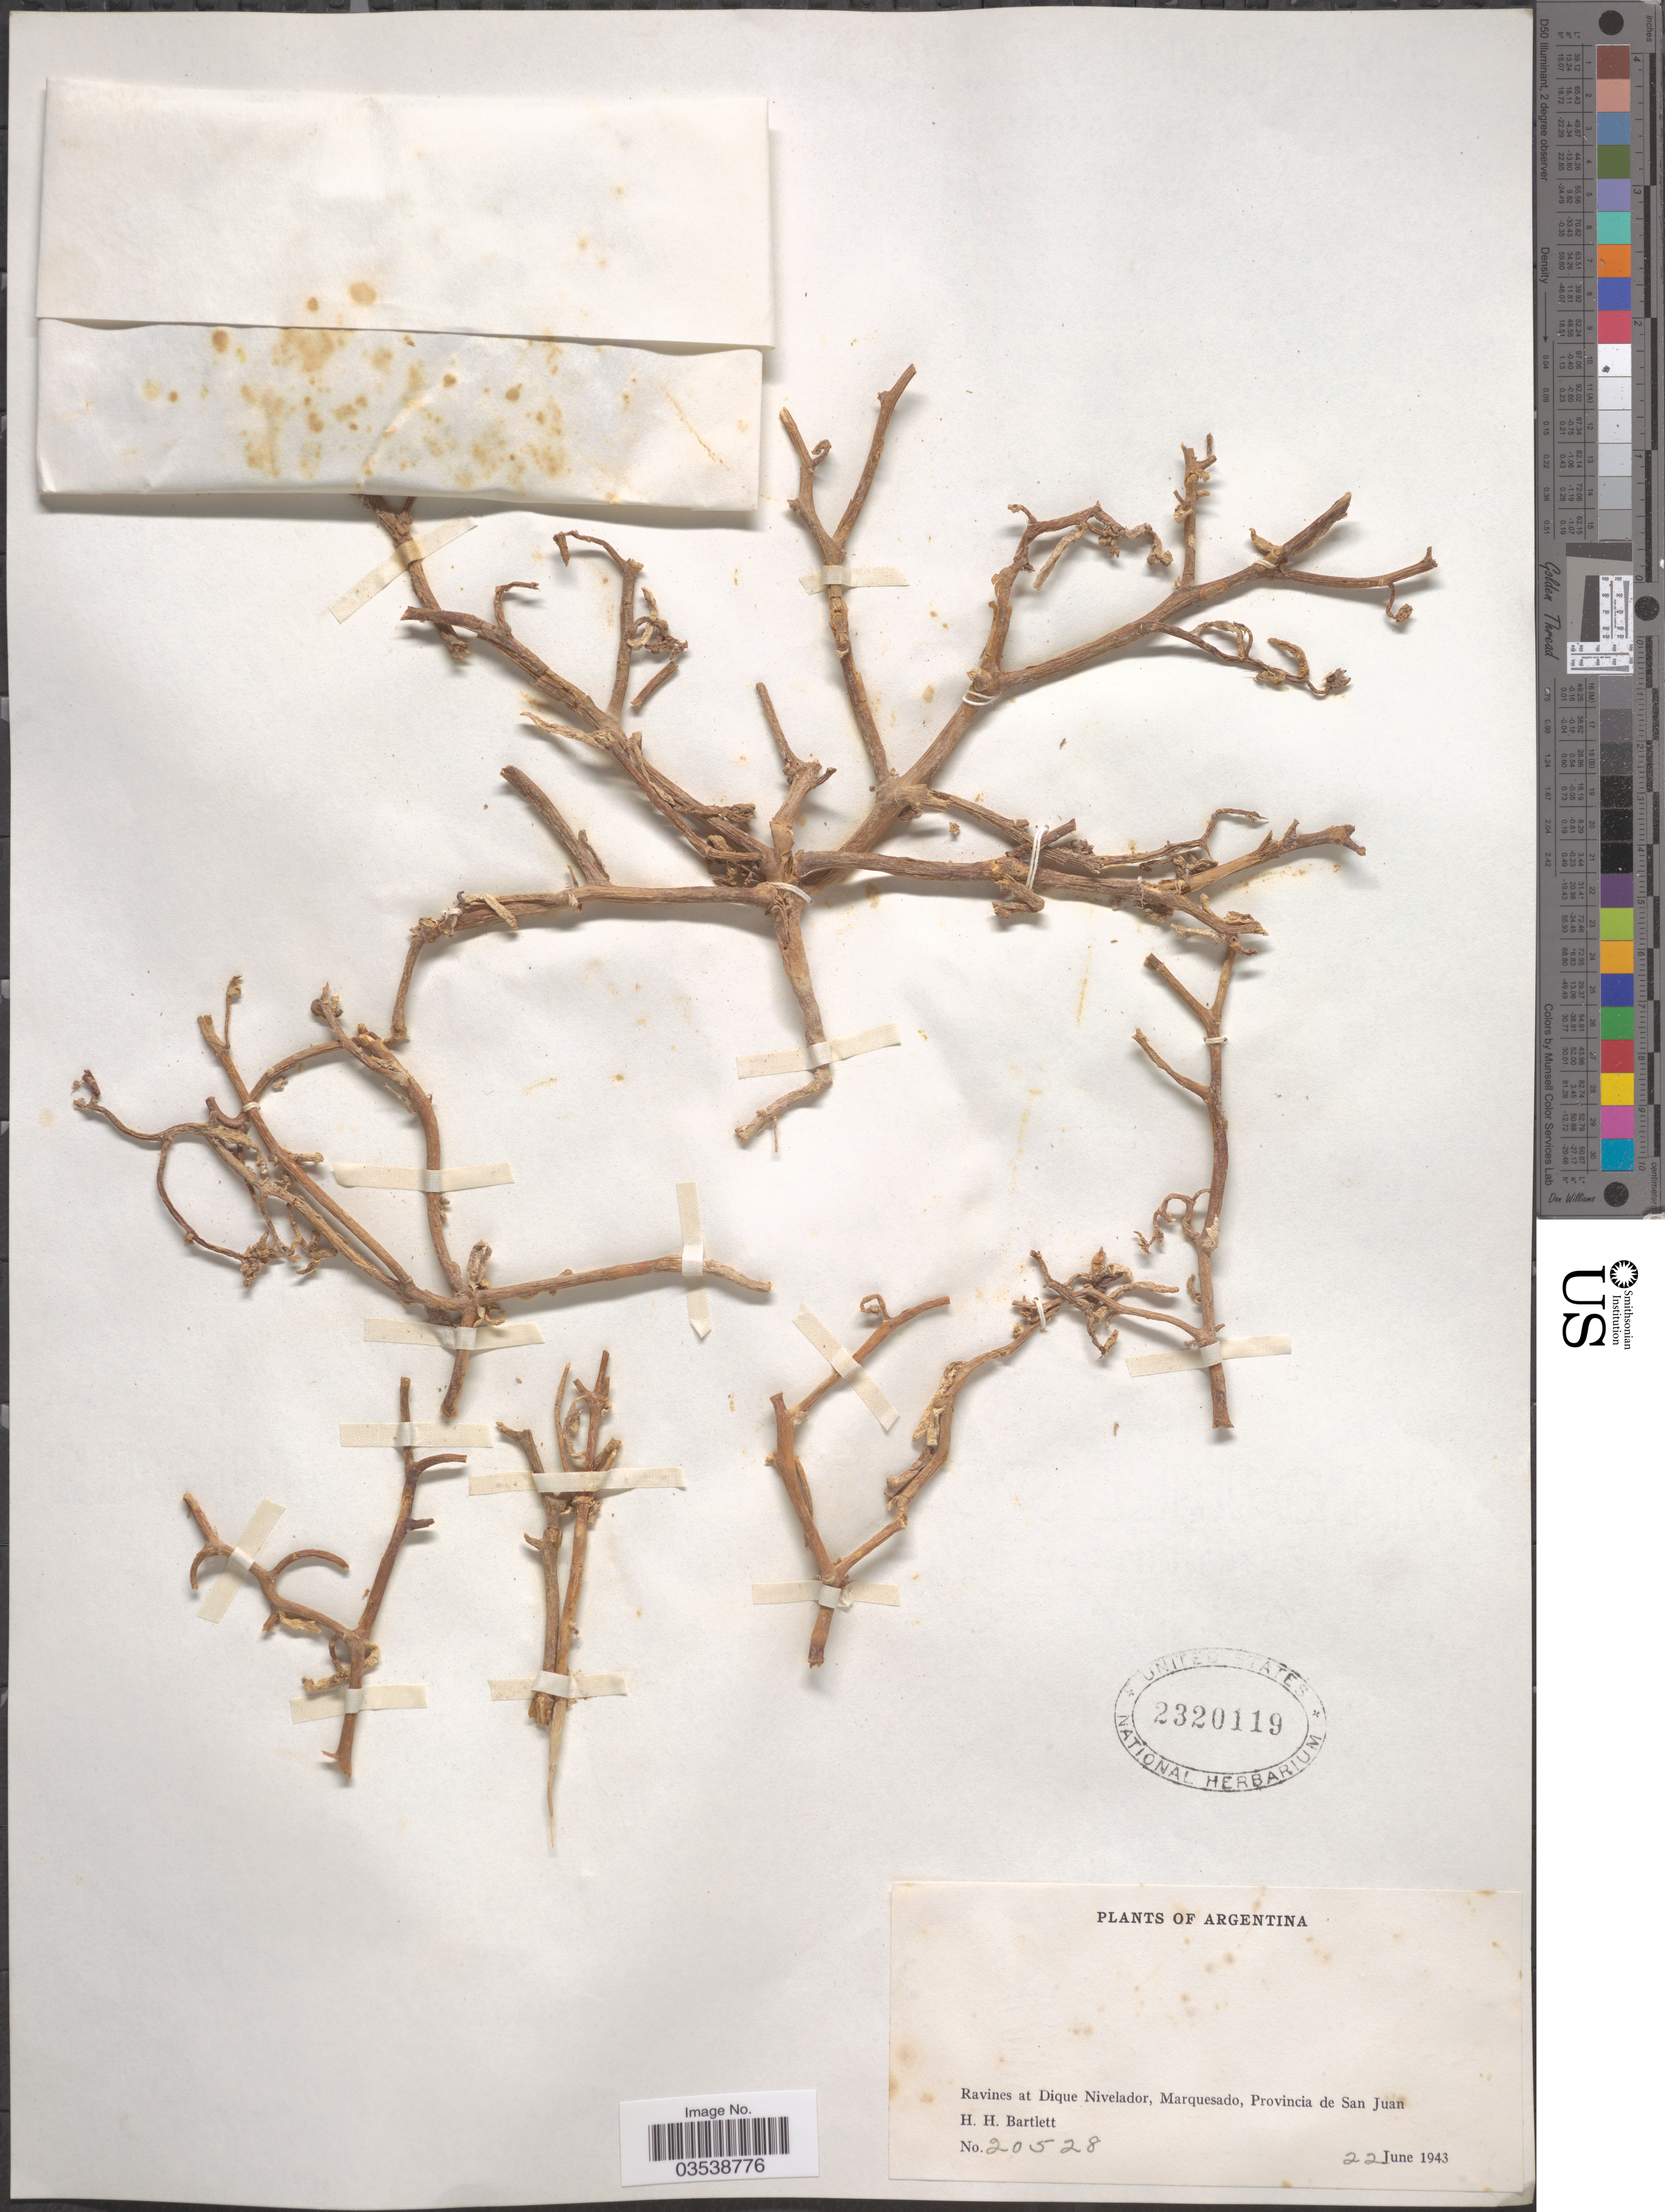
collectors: H. H. Bartlett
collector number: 20528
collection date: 1943-06-22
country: Argentina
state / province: San Juan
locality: Ravines at Dique Nivelador, Marquesado.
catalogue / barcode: US 2320119